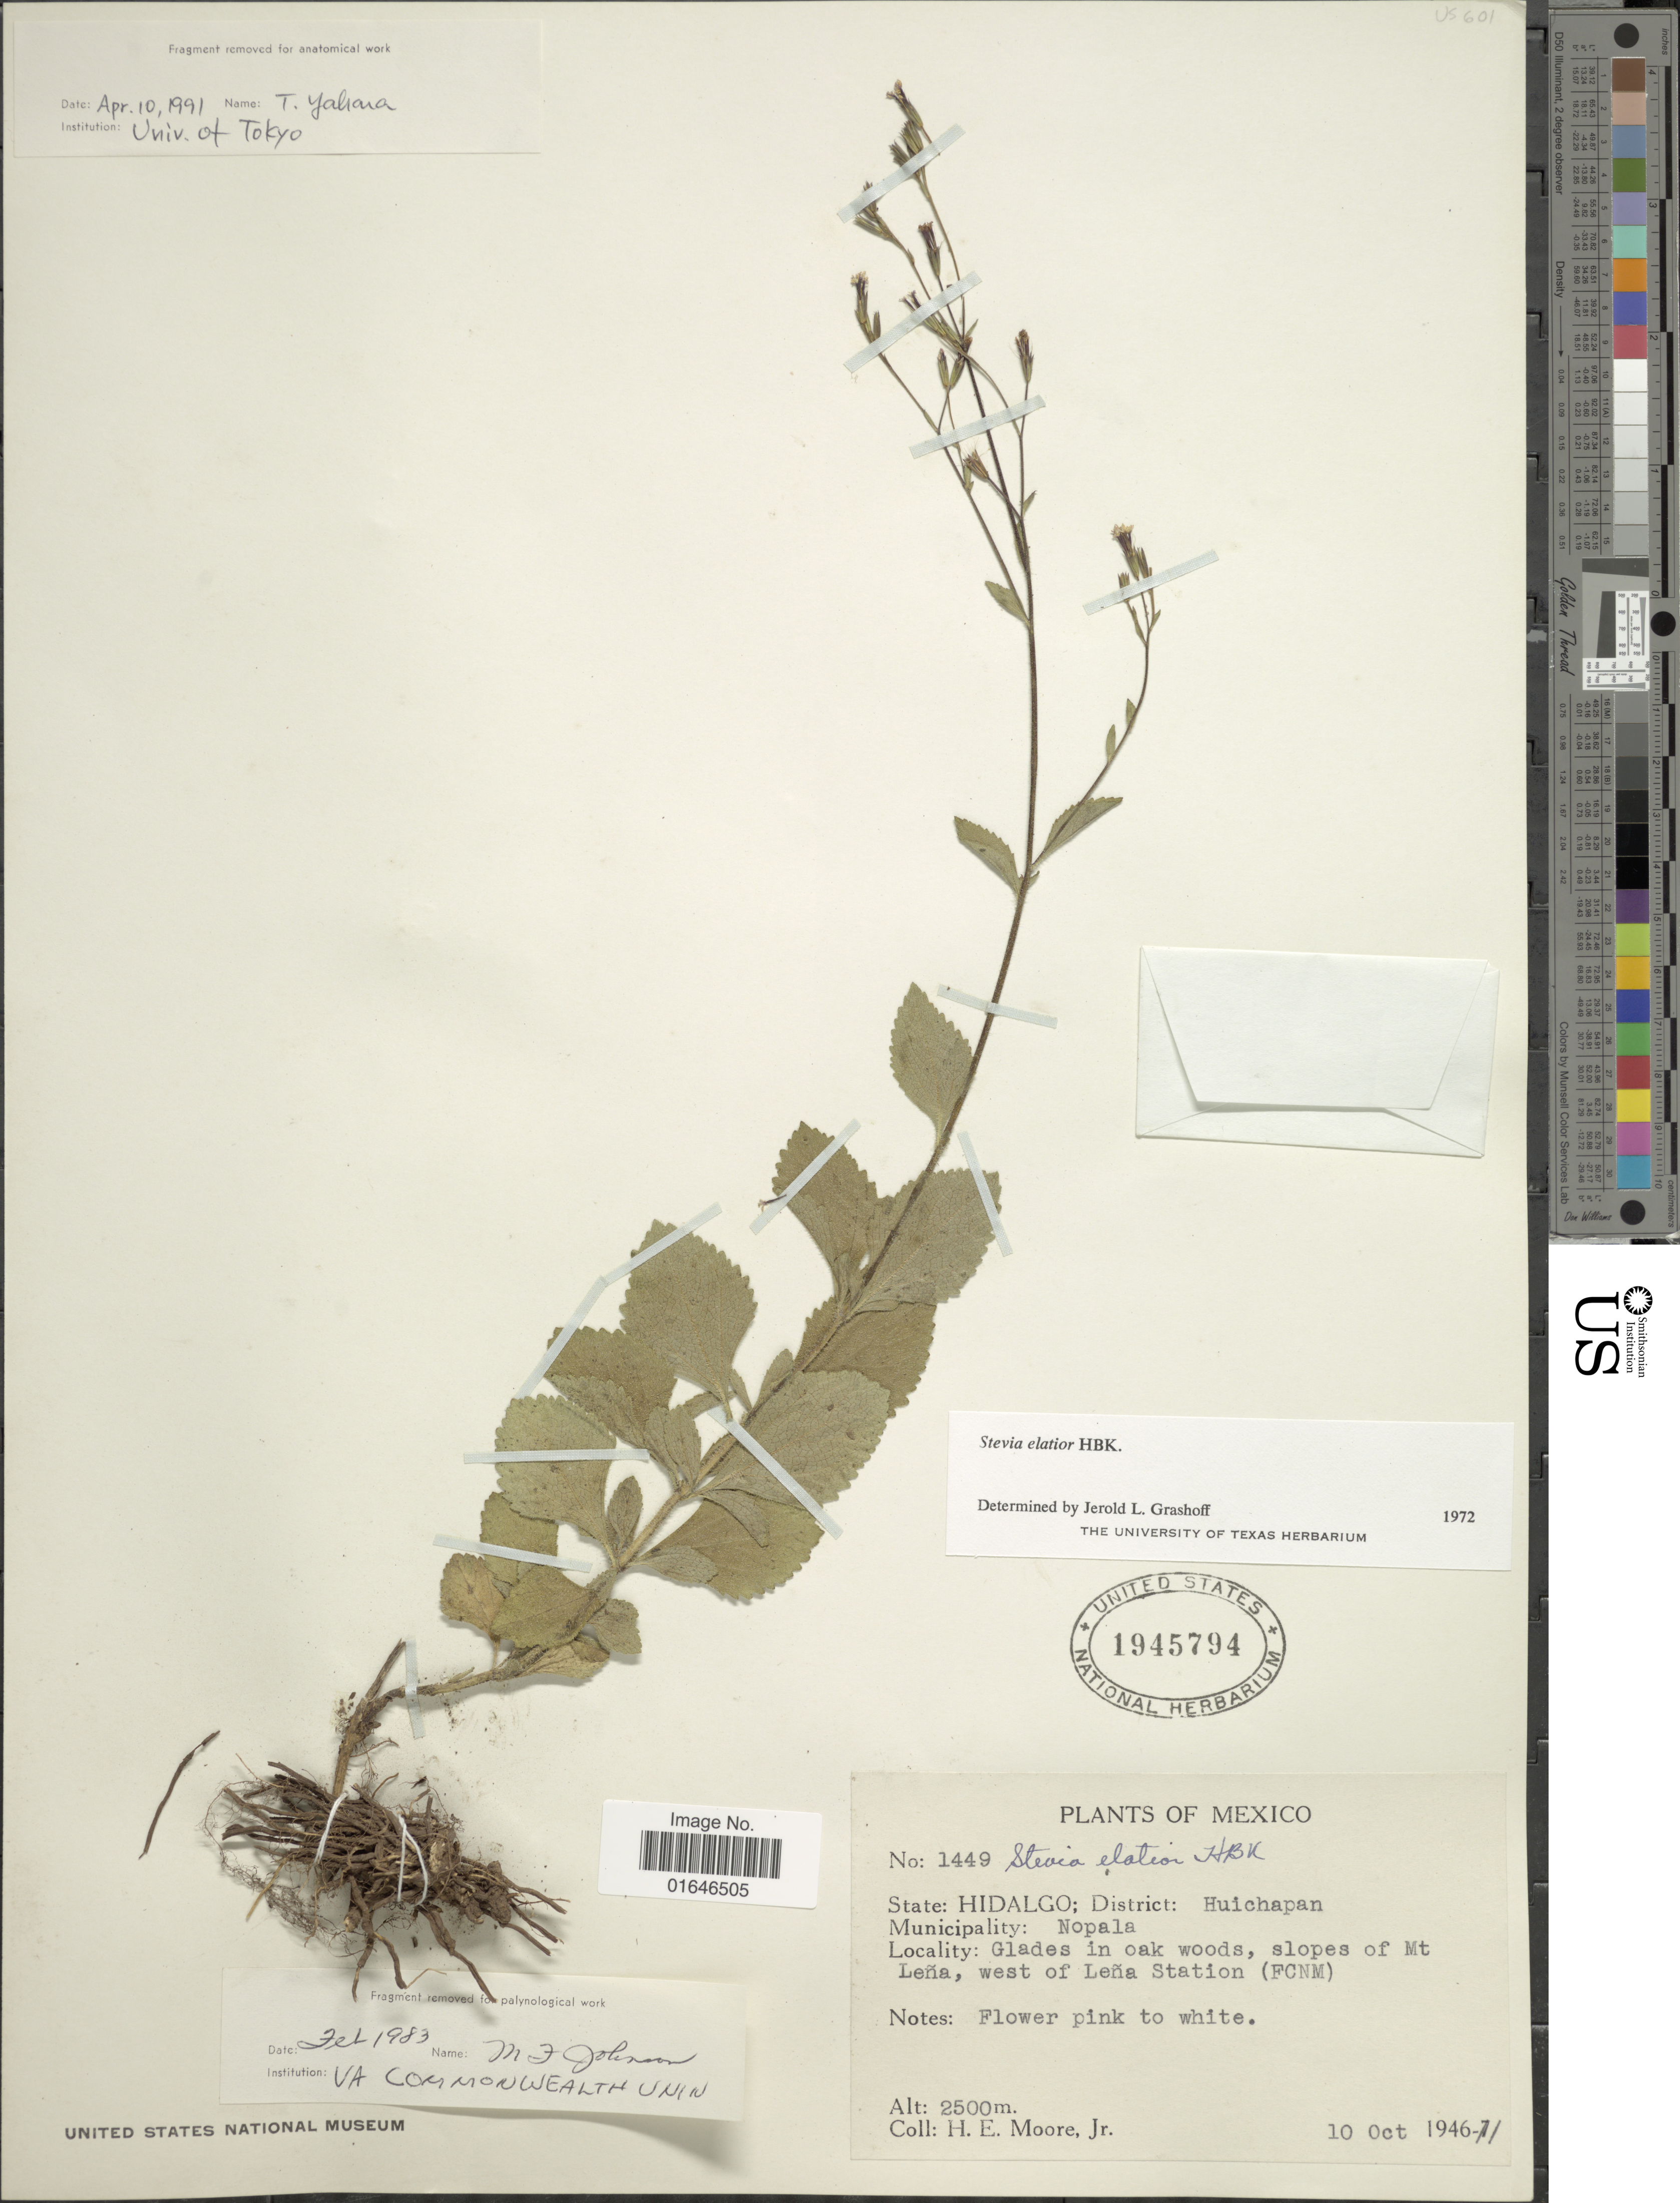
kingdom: Plantae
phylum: Tracheophyta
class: Magnoliopsida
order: Asterales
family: Asteraceae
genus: Stevia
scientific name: Stevia elatior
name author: Kunth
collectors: H. Moore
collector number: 1449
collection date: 1946-10-10/1971-10-10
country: Mexico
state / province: Hidalgo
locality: State: Hildalgo; District: Huichapan, Nopala, Glades in oak woods, slopes of Mt Lena, West of Lena Station ( FCNM)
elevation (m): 2500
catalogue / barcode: US 1945794